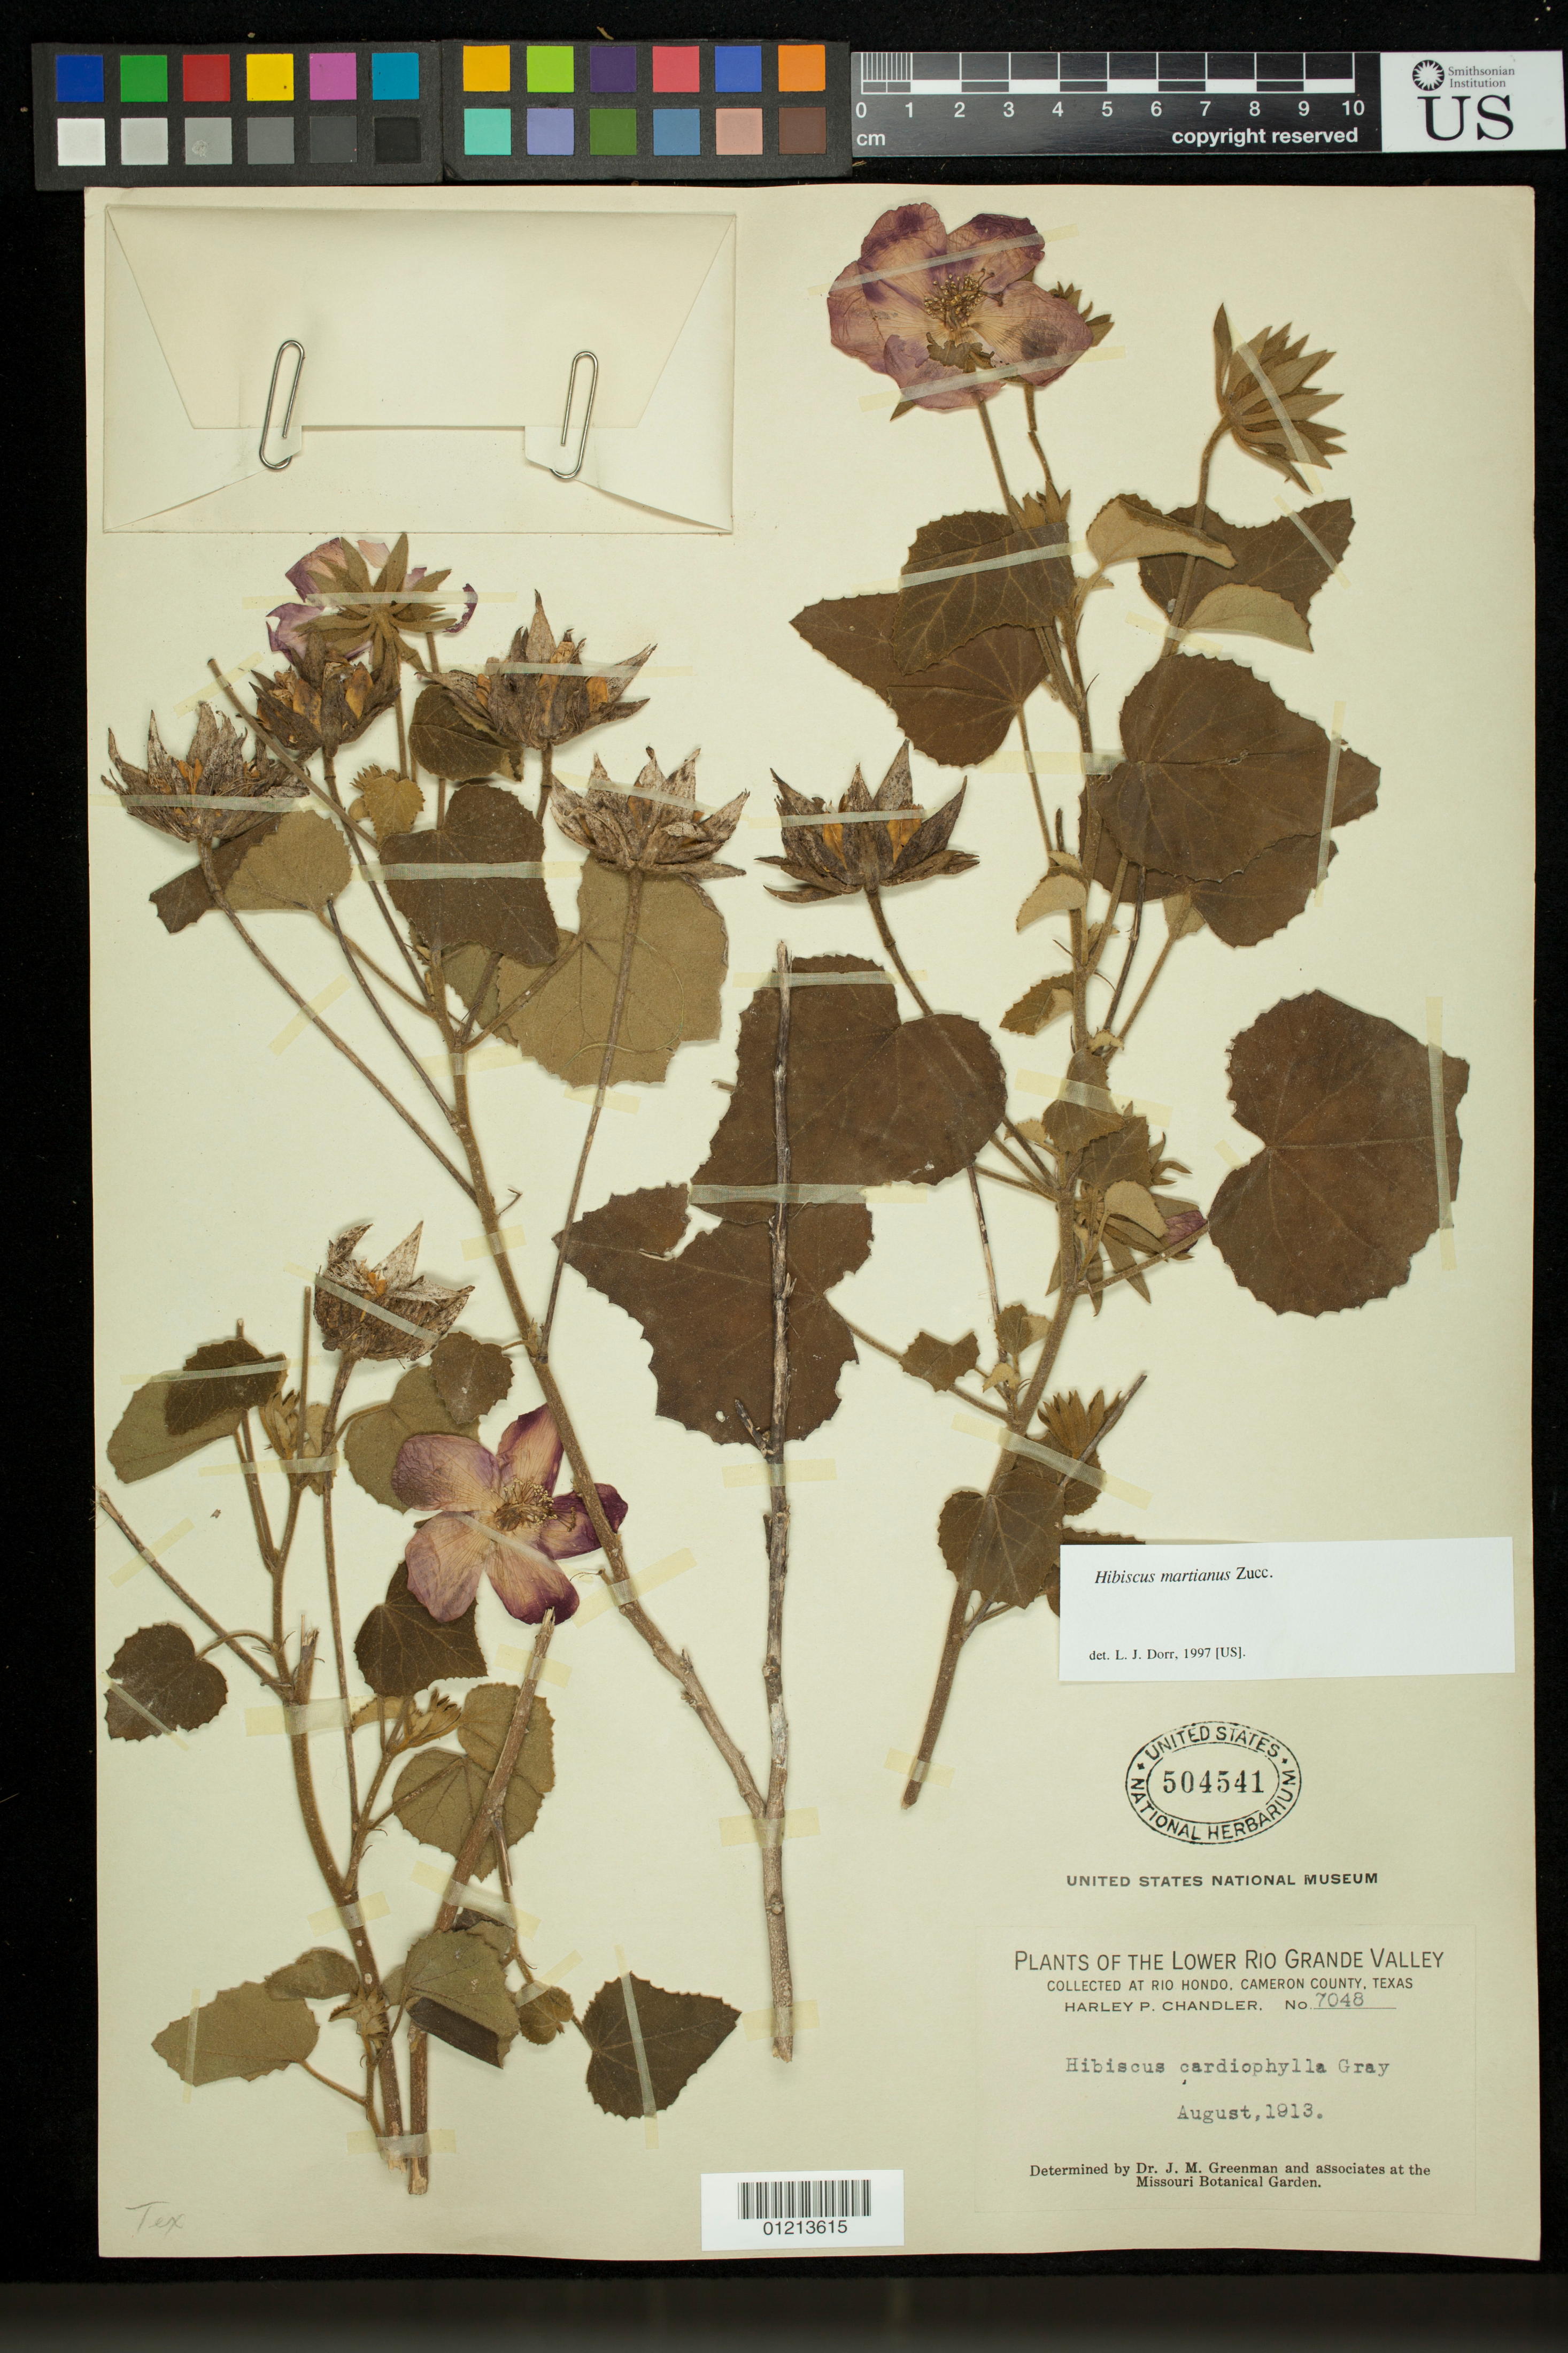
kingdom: Plantae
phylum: Tracheophyta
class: Magnoliopsida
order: Malvales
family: Malvaceae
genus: Hibiscus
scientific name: Hibiscus martianus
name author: Zucc.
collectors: H. Chandler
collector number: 7048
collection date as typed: Aug 1913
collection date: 1913-08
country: United States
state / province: Texas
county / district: Cameron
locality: Lower Rio Grande Valley, Rio Hondo, Cameron County, Texas.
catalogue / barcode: US 504541